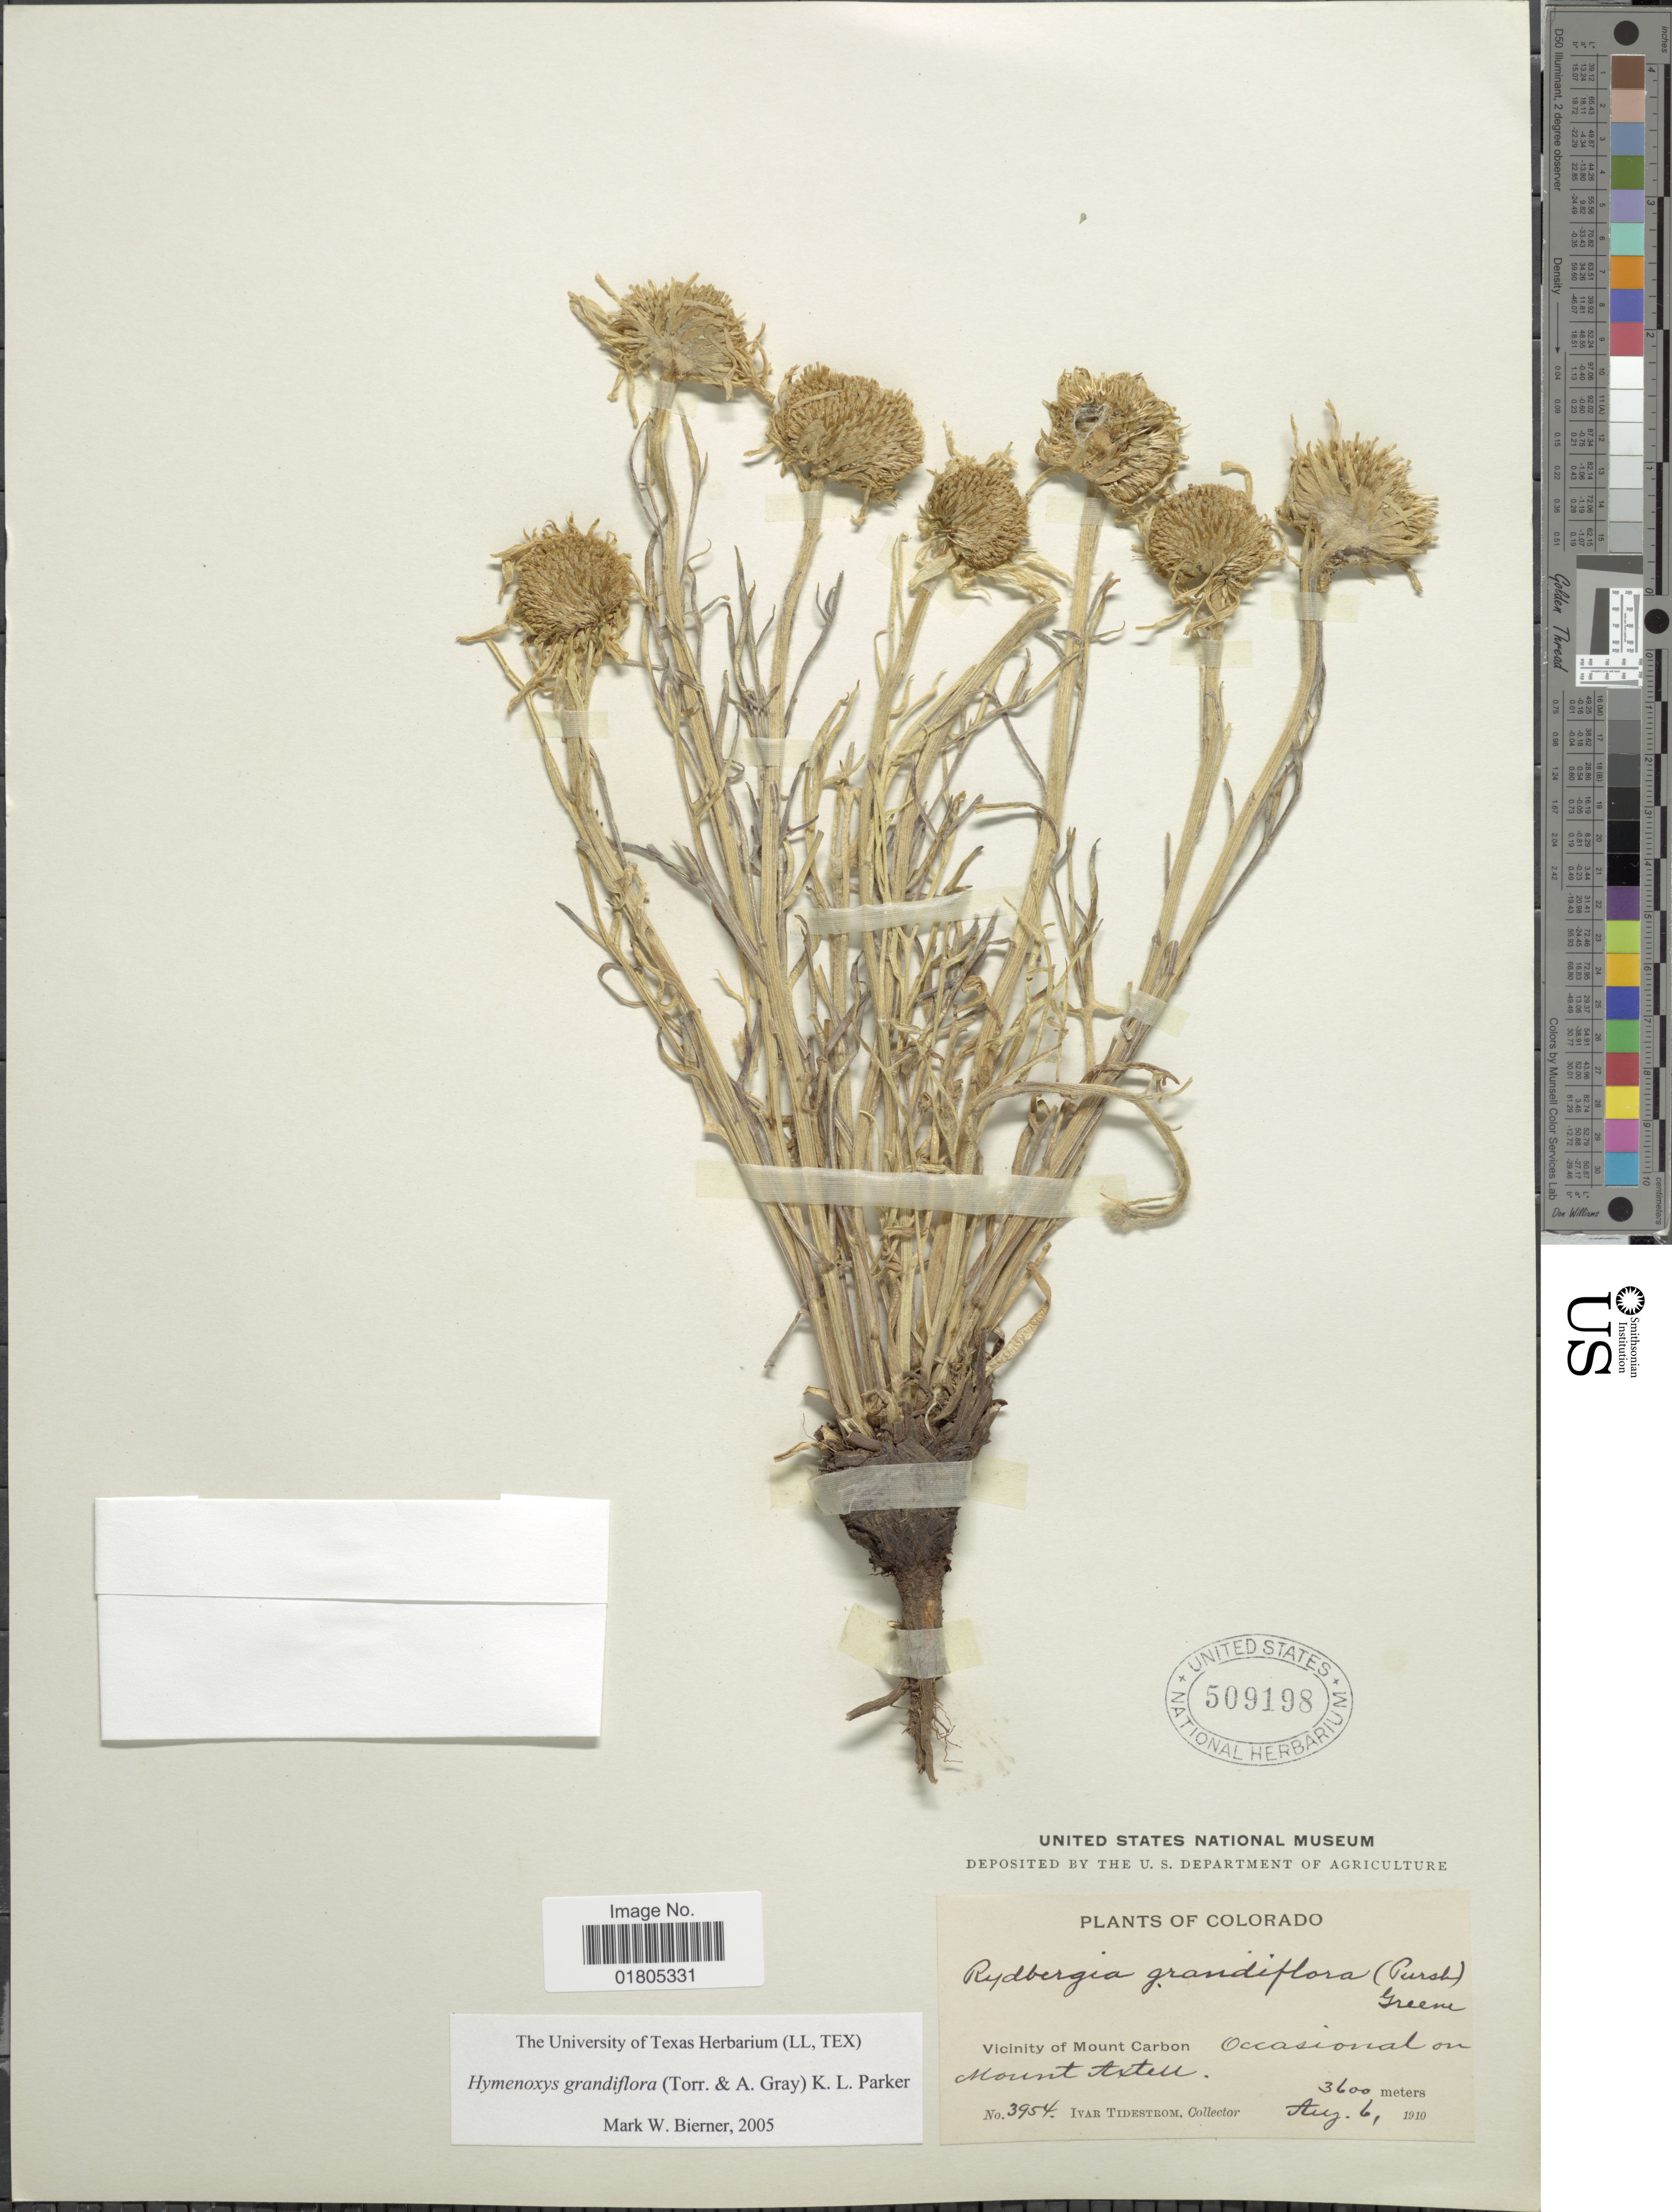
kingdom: Plantae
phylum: Tracheophyta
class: Magnoliopsida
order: Asterales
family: Asteraceae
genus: Actinea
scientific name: Actinea grandiflora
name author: (Torr. & A. Gray) Kuntze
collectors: I. F. Tidestrom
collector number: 3954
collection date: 1910-08-06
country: United States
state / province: Colorado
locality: Vicinity of Mount Carbon, Occasional on Mount Axteu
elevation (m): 3600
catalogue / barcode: US 509198